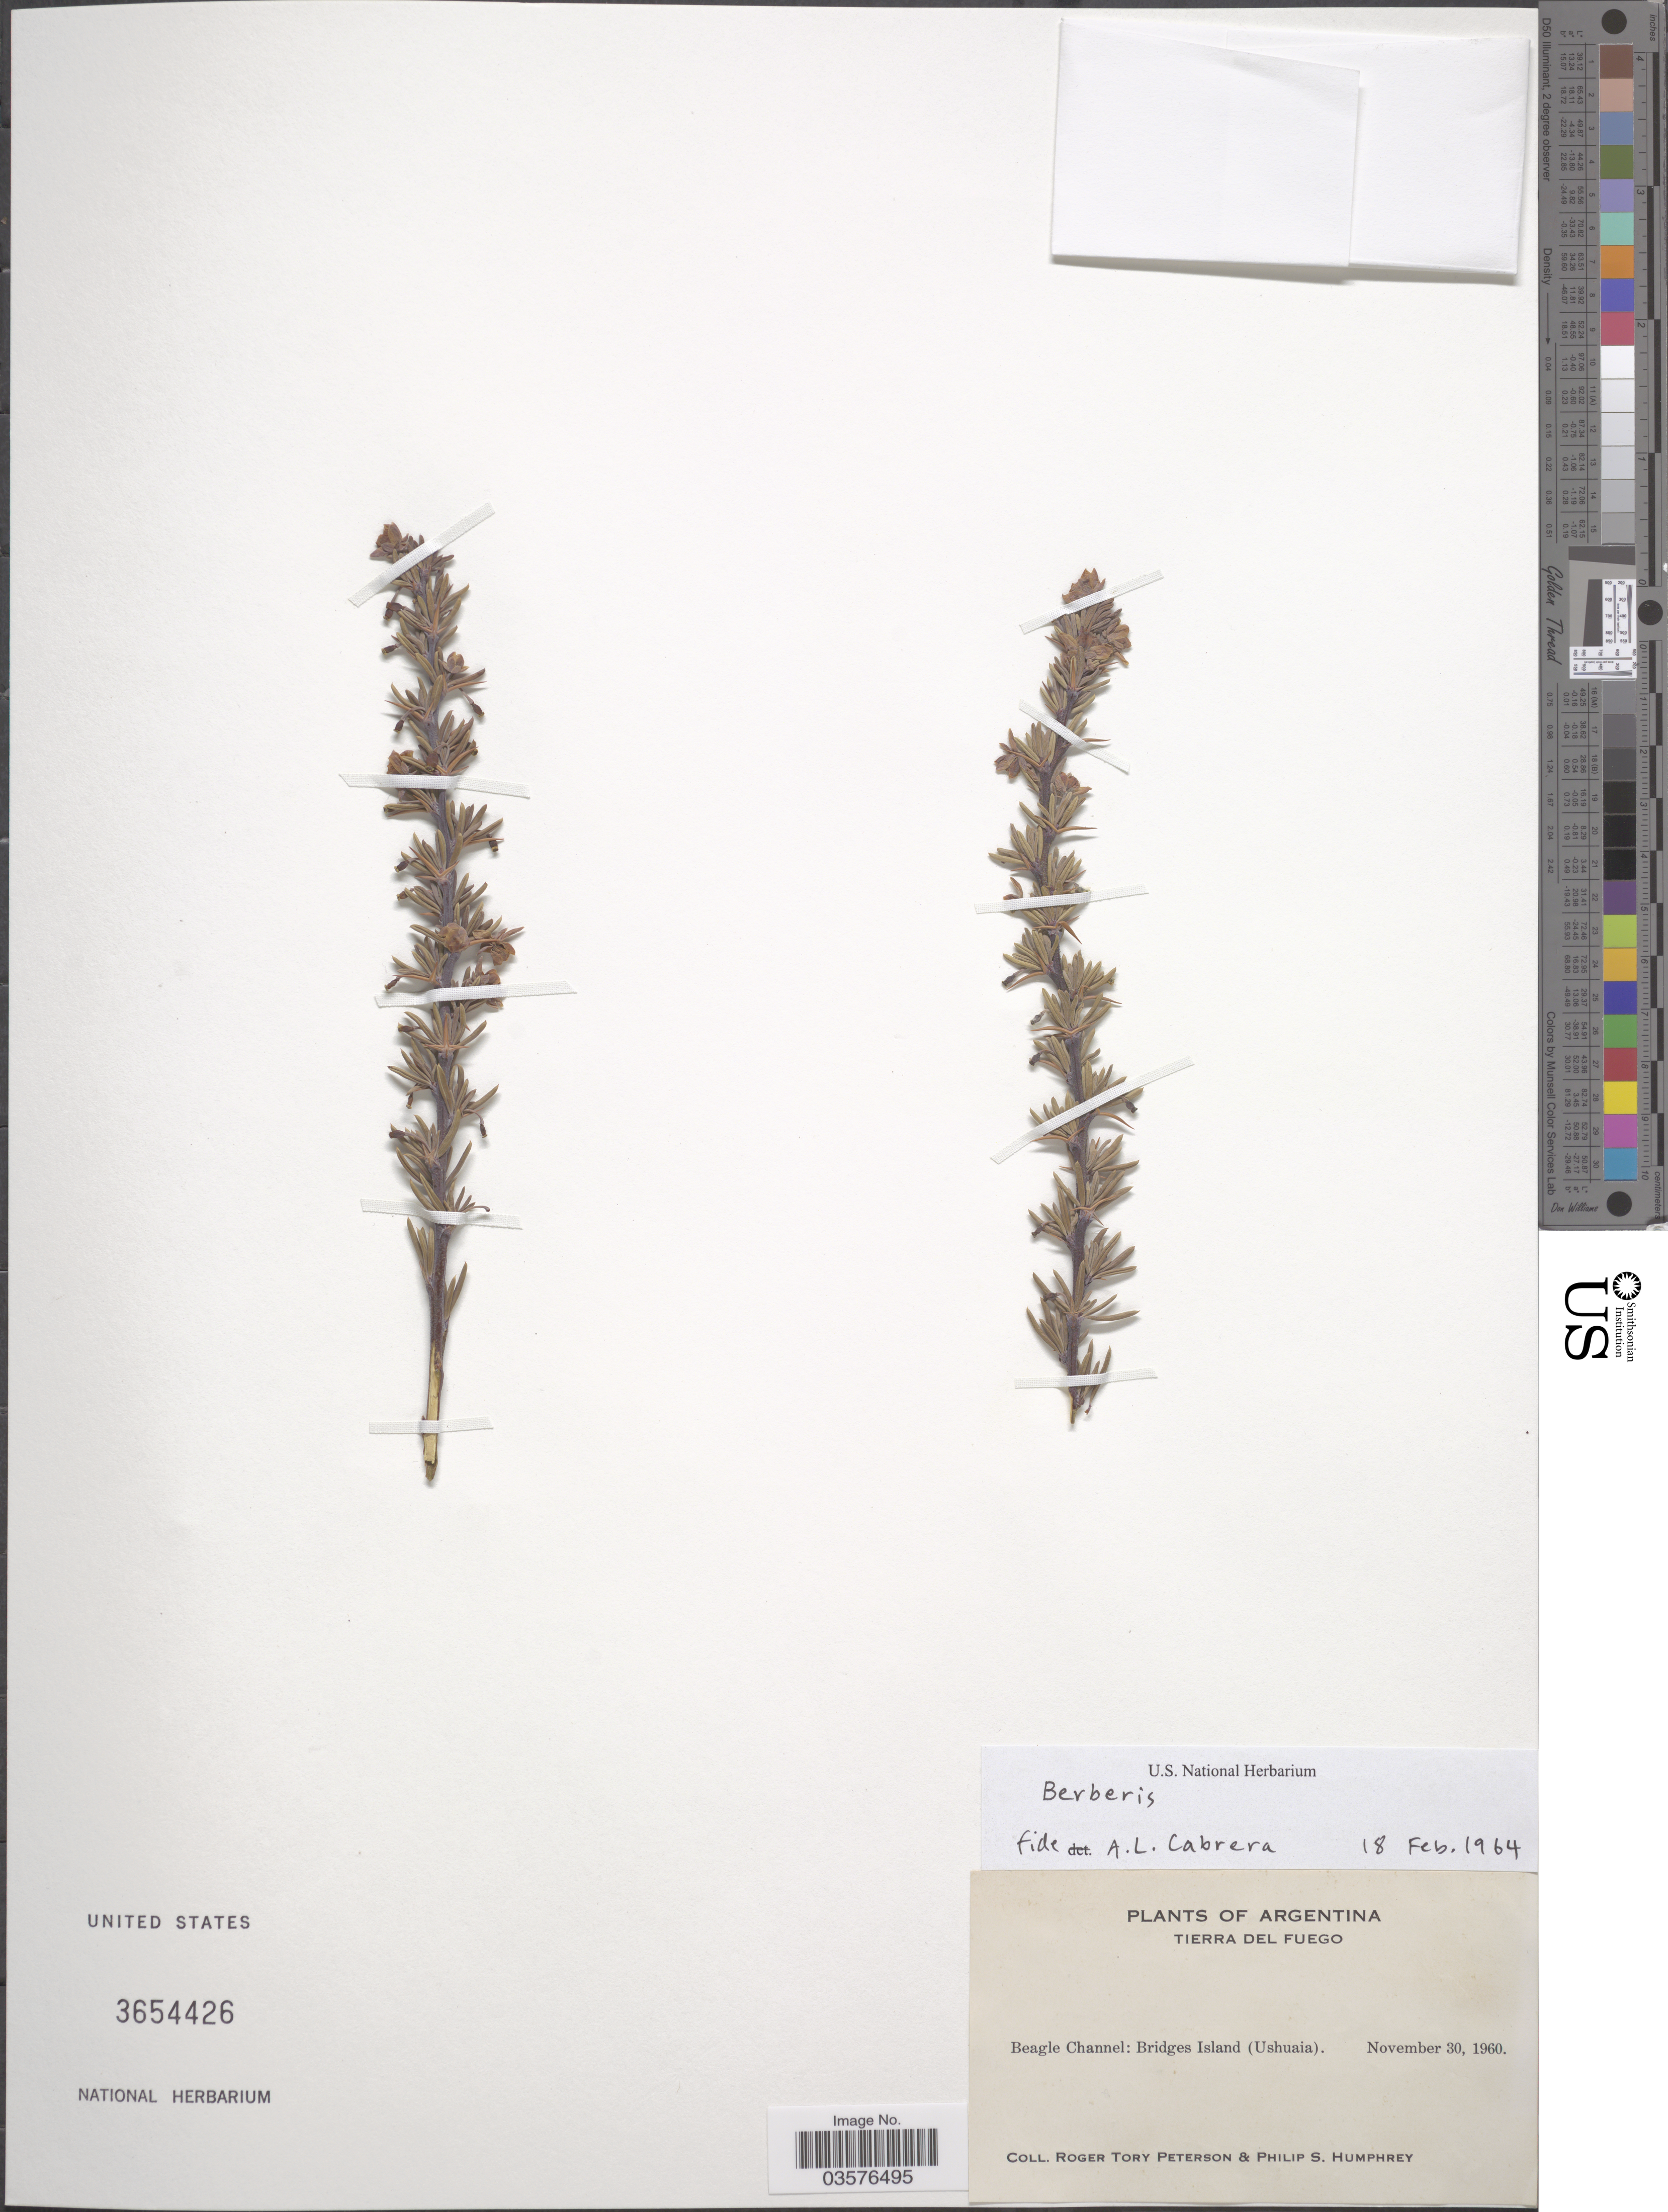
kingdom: Plantae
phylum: Tracheophyta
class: Magnoliopsida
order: Ranunculales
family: Berberidaceae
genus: Berberis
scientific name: Berberis sp.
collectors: R. Peterson & P. Humphrey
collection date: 1960-11-30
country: Argentina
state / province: Tierra del Fuego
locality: Beagle Channel: Bridges Island (Ushuaia).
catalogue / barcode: US 3654426